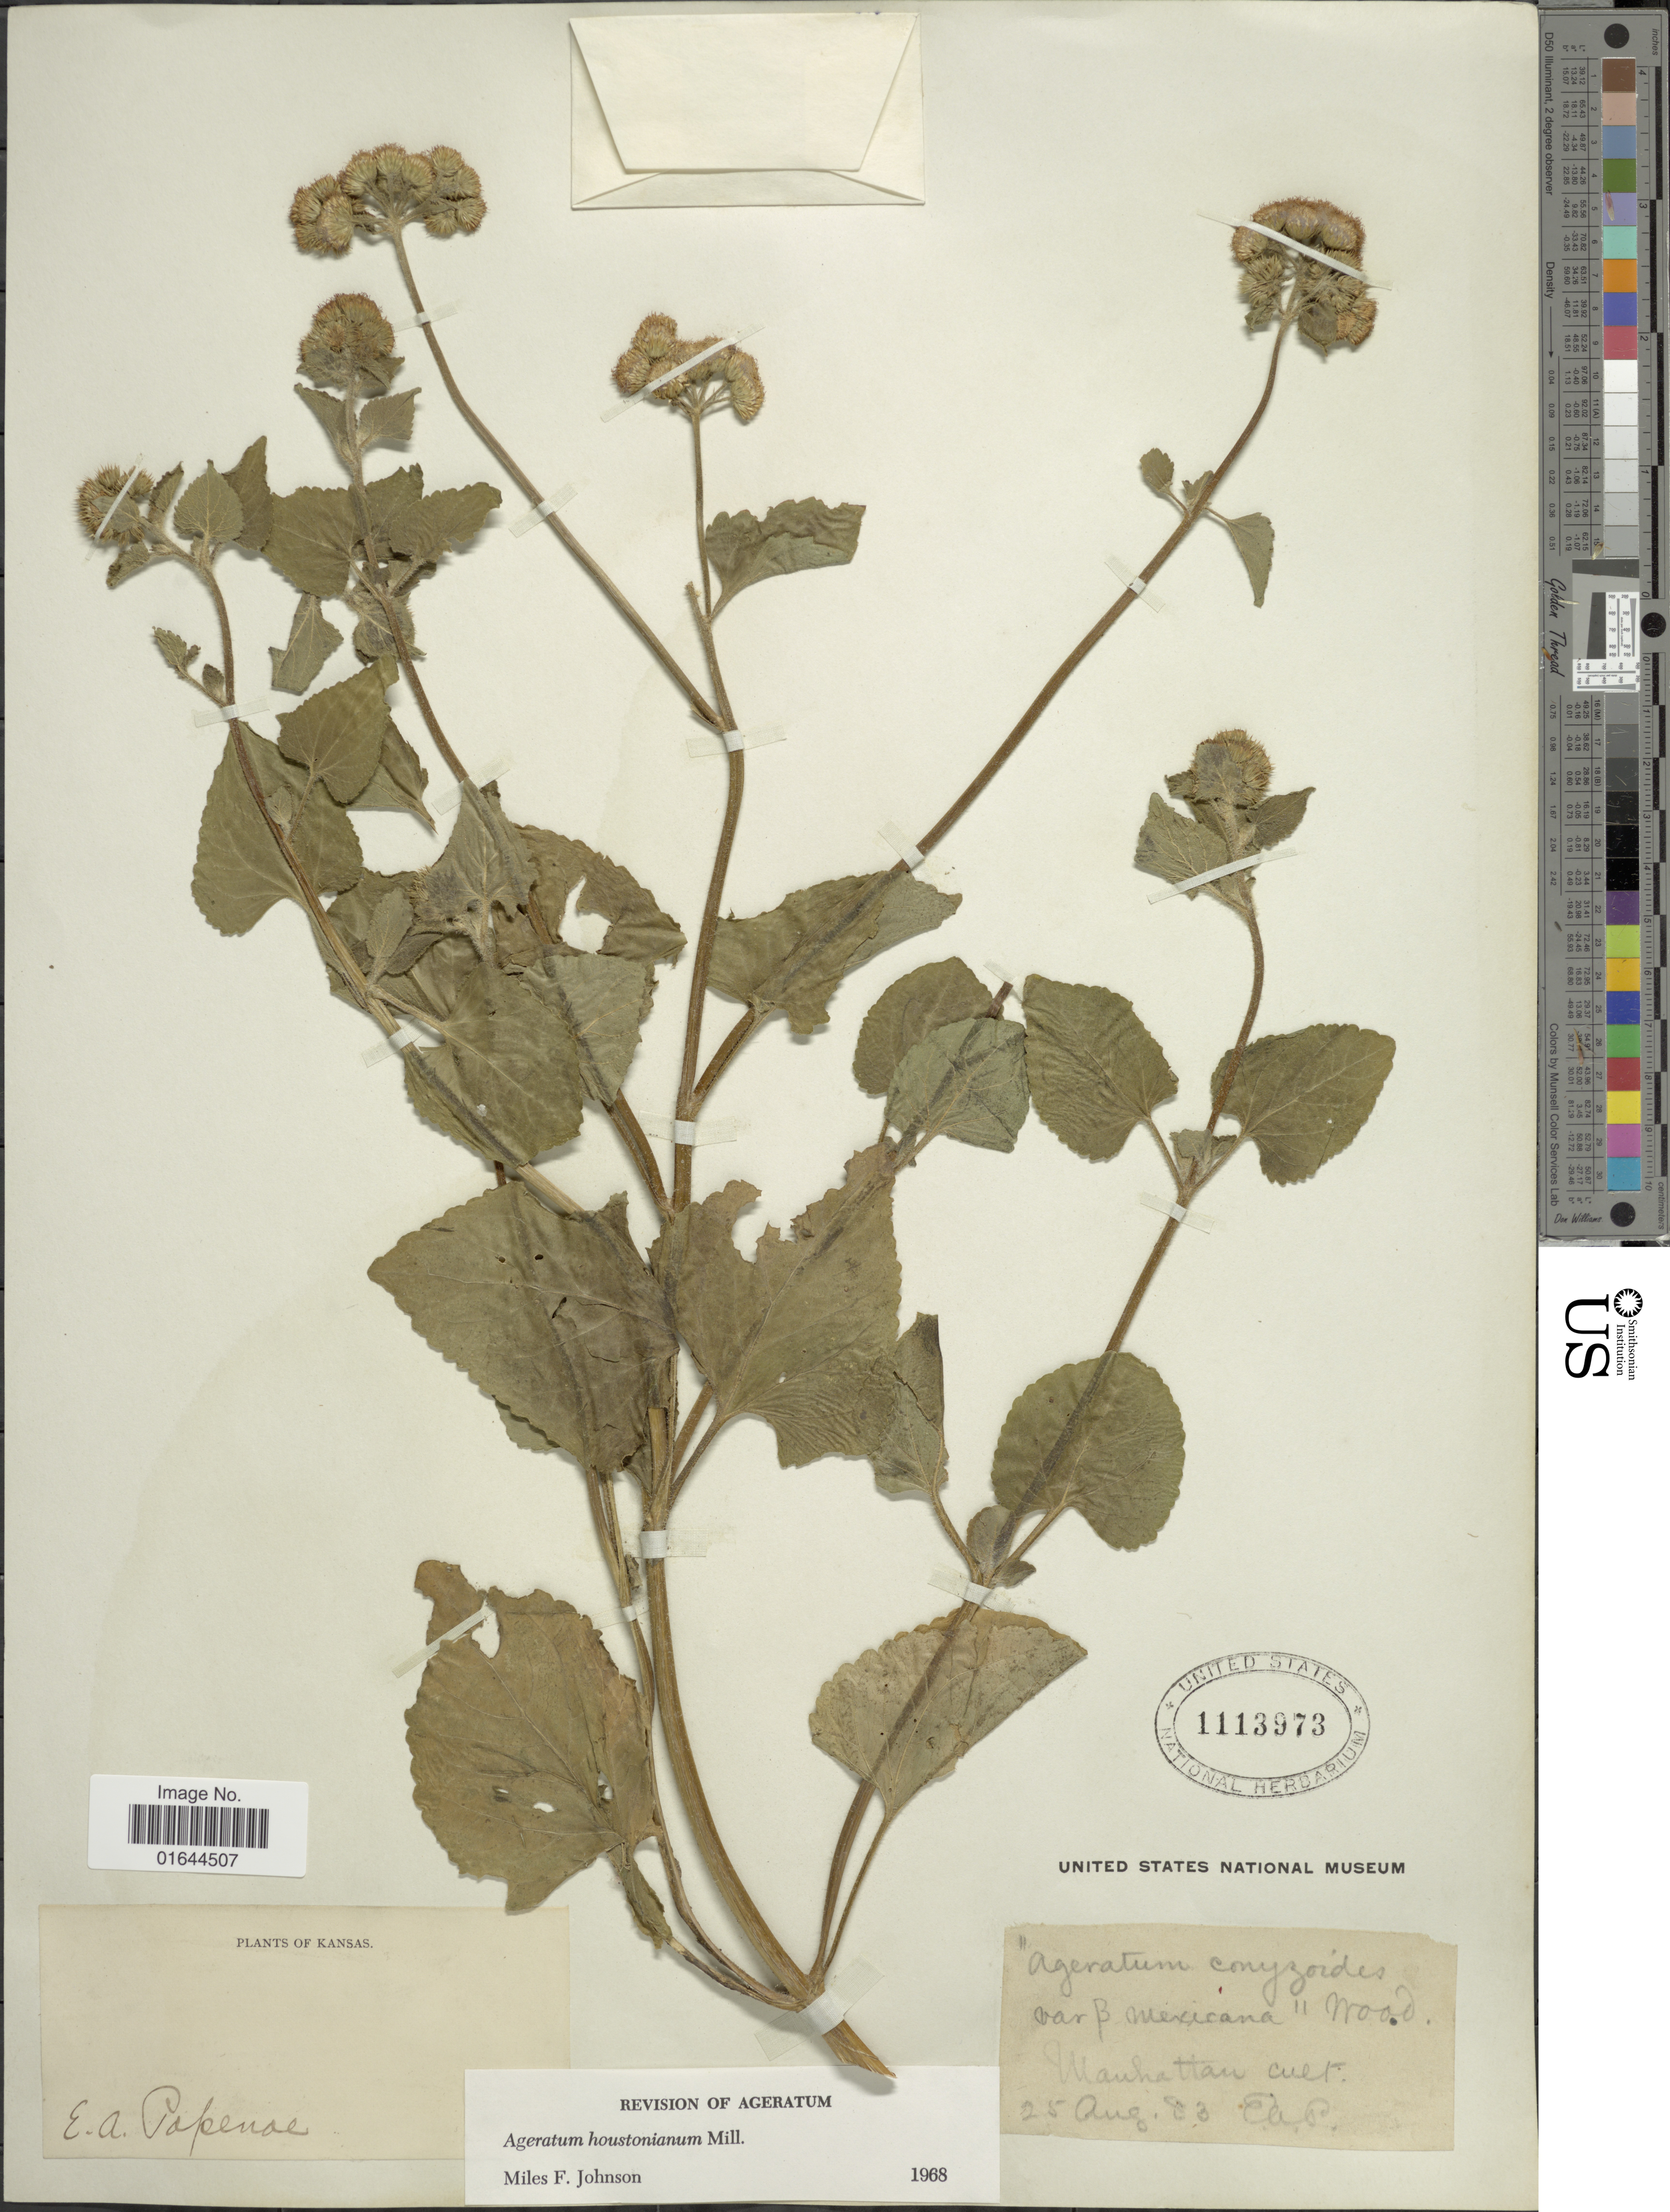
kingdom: Plantae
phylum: Tracheophyta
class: Magnoliopsida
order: Asterales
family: Asteraceae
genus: Ageratum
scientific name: Ageratum houstonianum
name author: Mill.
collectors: E. A. P.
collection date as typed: Transcribed d/m/y: 25/8/83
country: United States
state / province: Kansas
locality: Manhattan Cult. Kansas.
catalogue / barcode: US 1113973